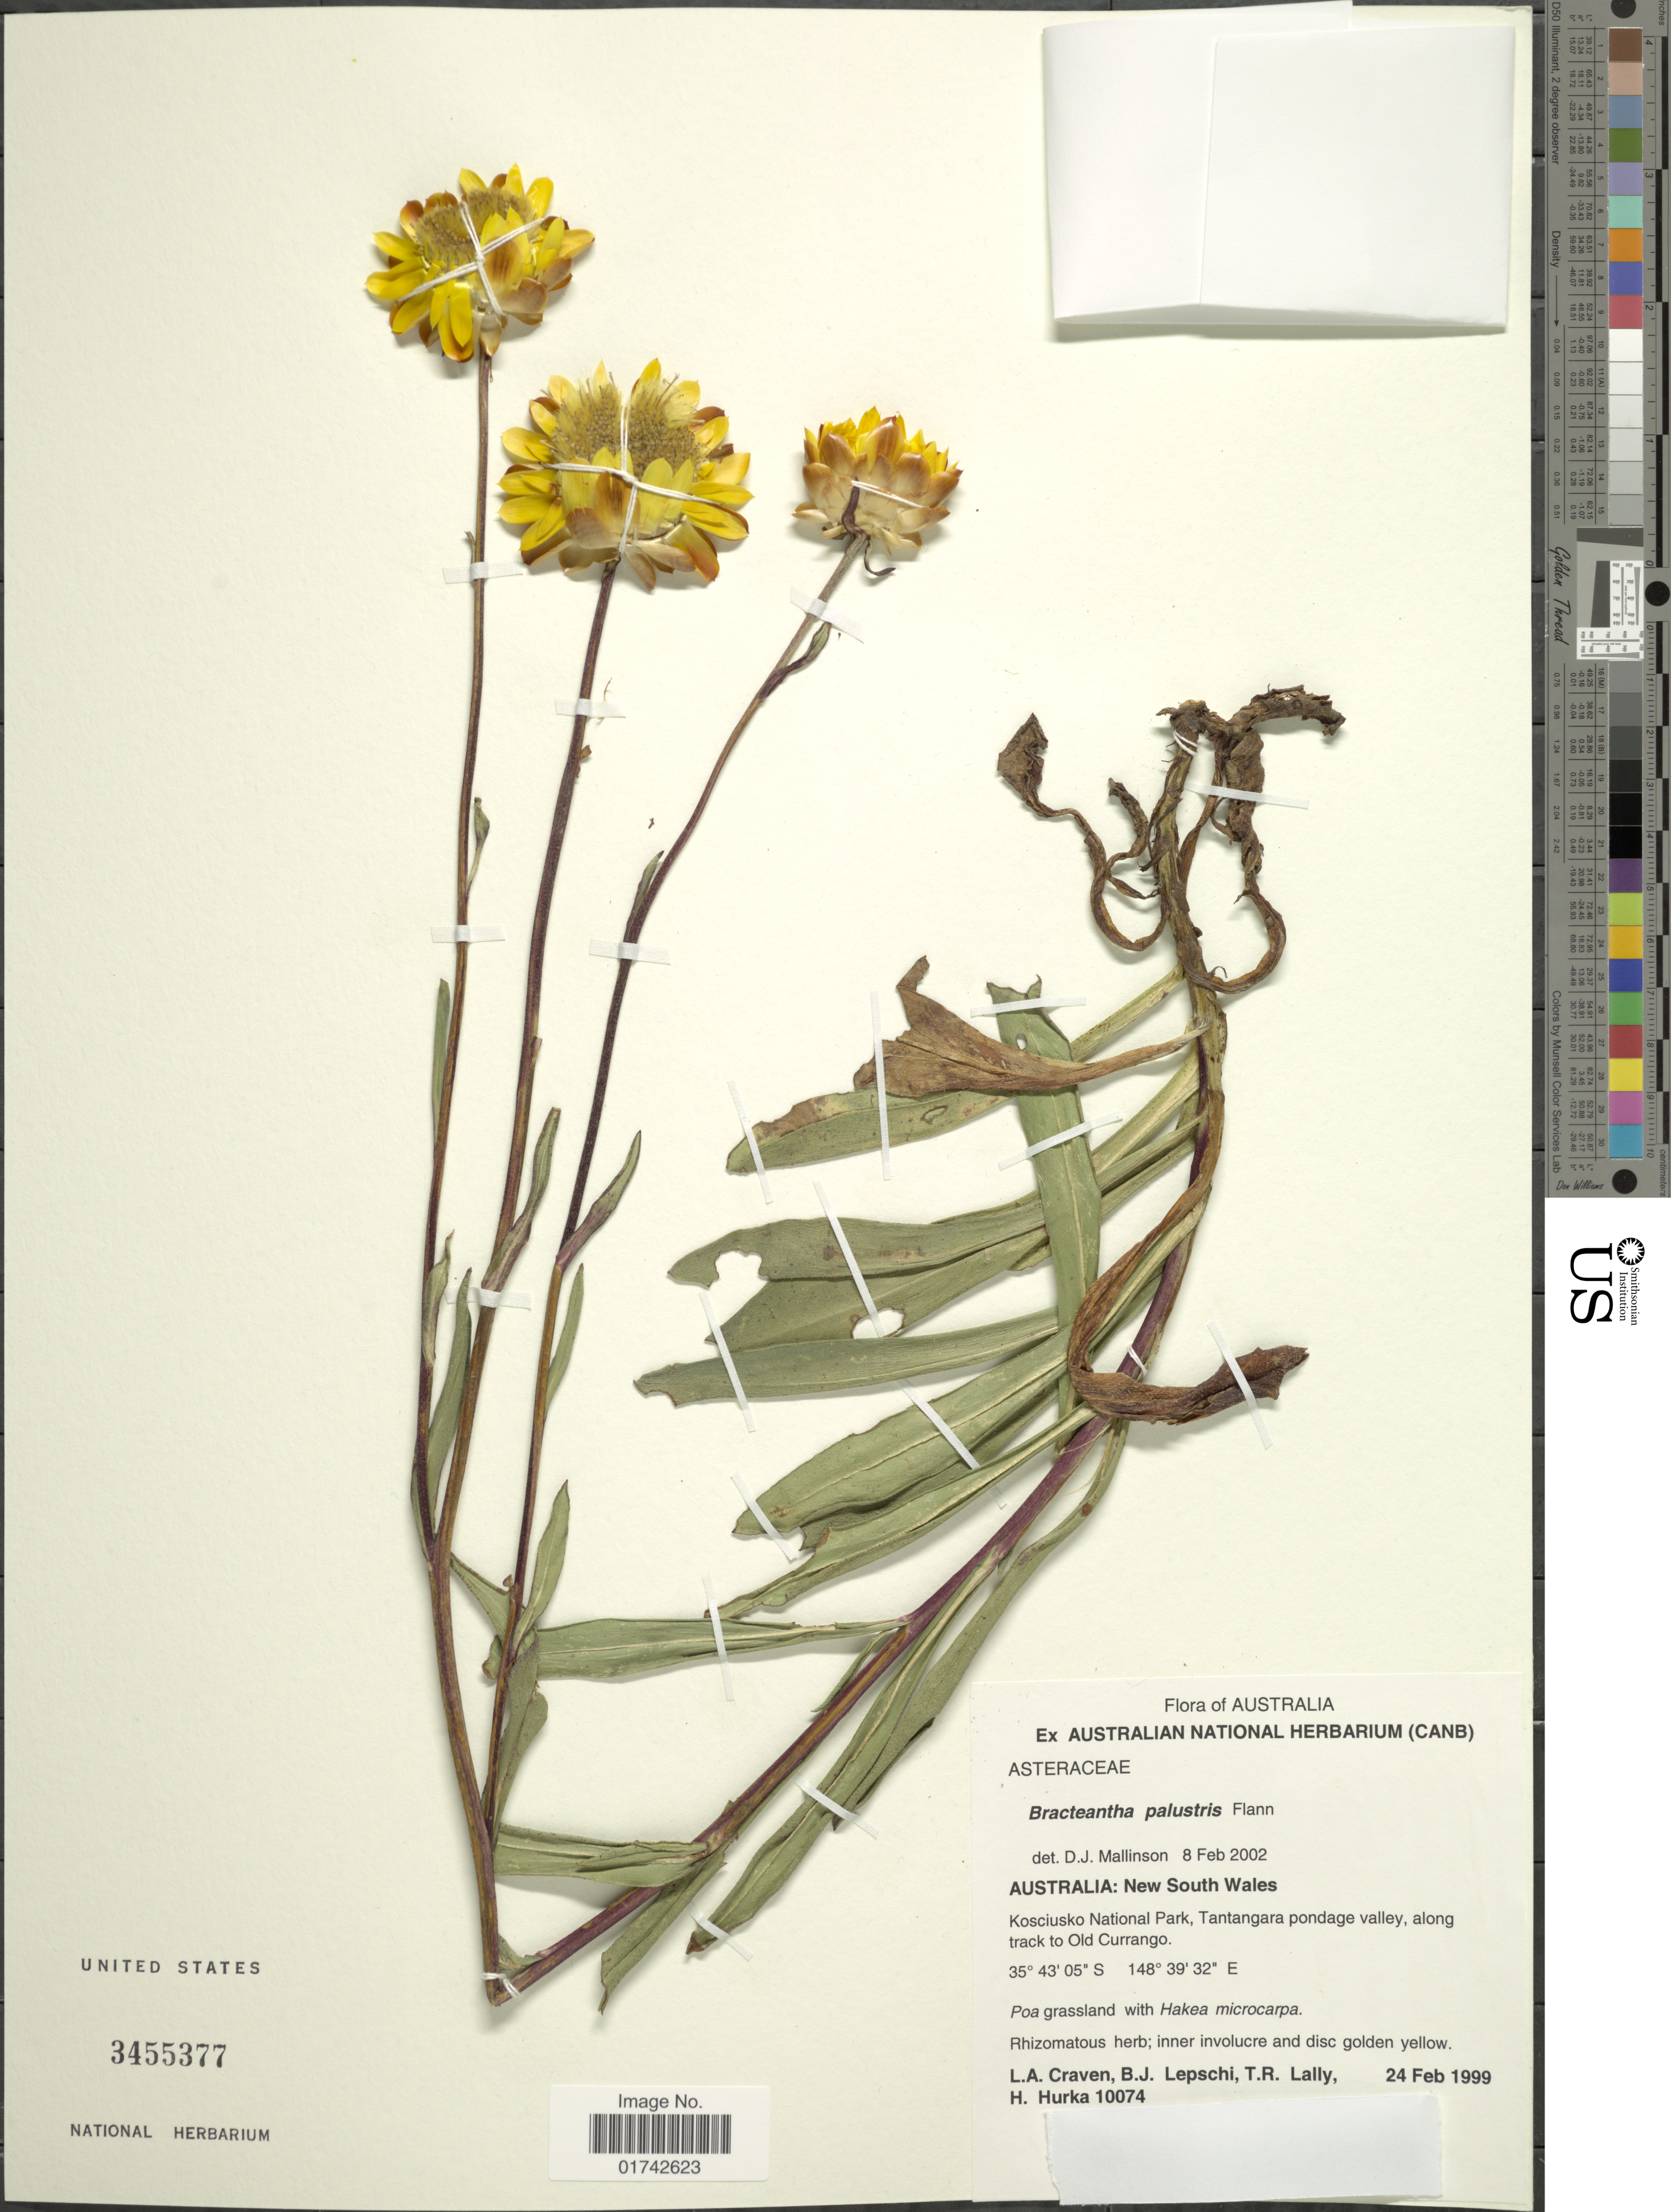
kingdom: Plantae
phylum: Tracheophyta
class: Magnoliopsida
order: Asterales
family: Asteraceae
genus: Helichrysum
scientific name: Helichrysum palustris Flan comb. ined.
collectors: L. A. Craven, B. Lepschi, T. R. Lally & H. Hurka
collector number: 10074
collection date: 1999-02-24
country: Australia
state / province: New South Wales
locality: Kosciusko National Park, Tantangara pondage valey, along track to Old Currango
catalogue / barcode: US 3455377